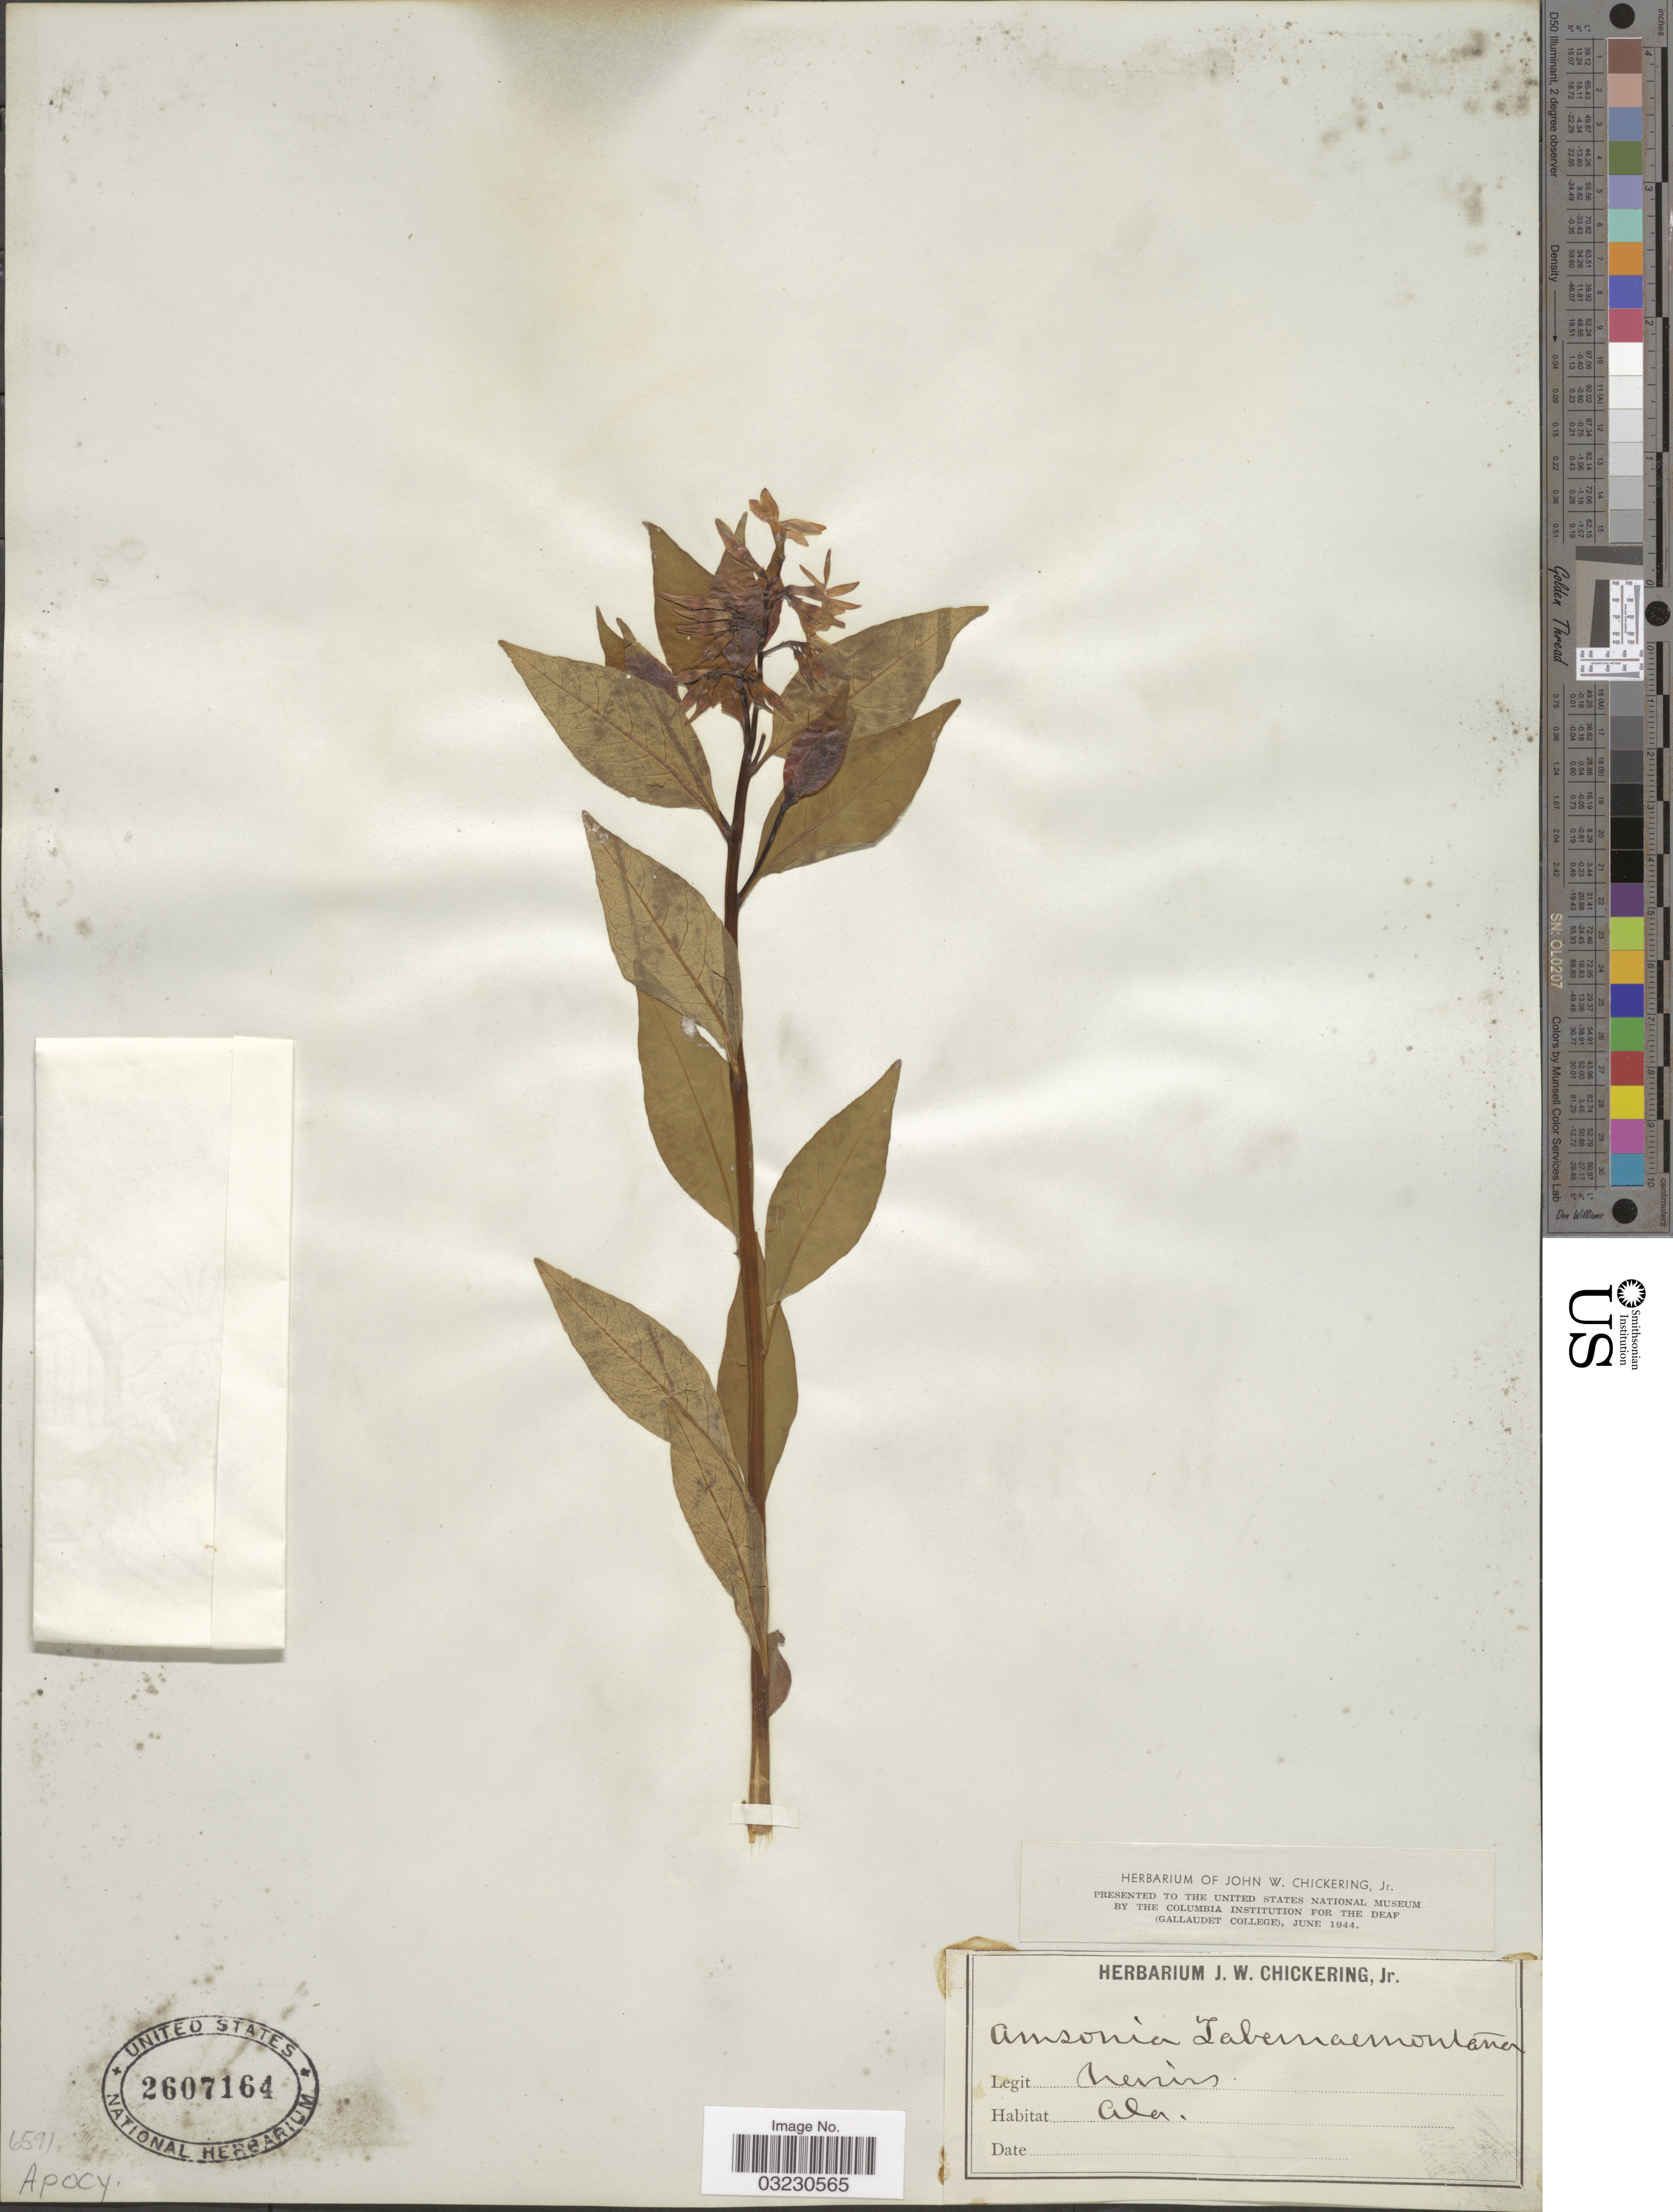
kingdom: Plantae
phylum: Tracheophyta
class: Magnoliopsida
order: Gentianales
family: Apocynaceae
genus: Amsonia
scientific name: Amsonia tabernaemontana var. salicifolia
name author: (Pursh) Woodson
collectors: R. Nevius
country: United States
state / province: Alabama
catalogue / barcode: US 2607164